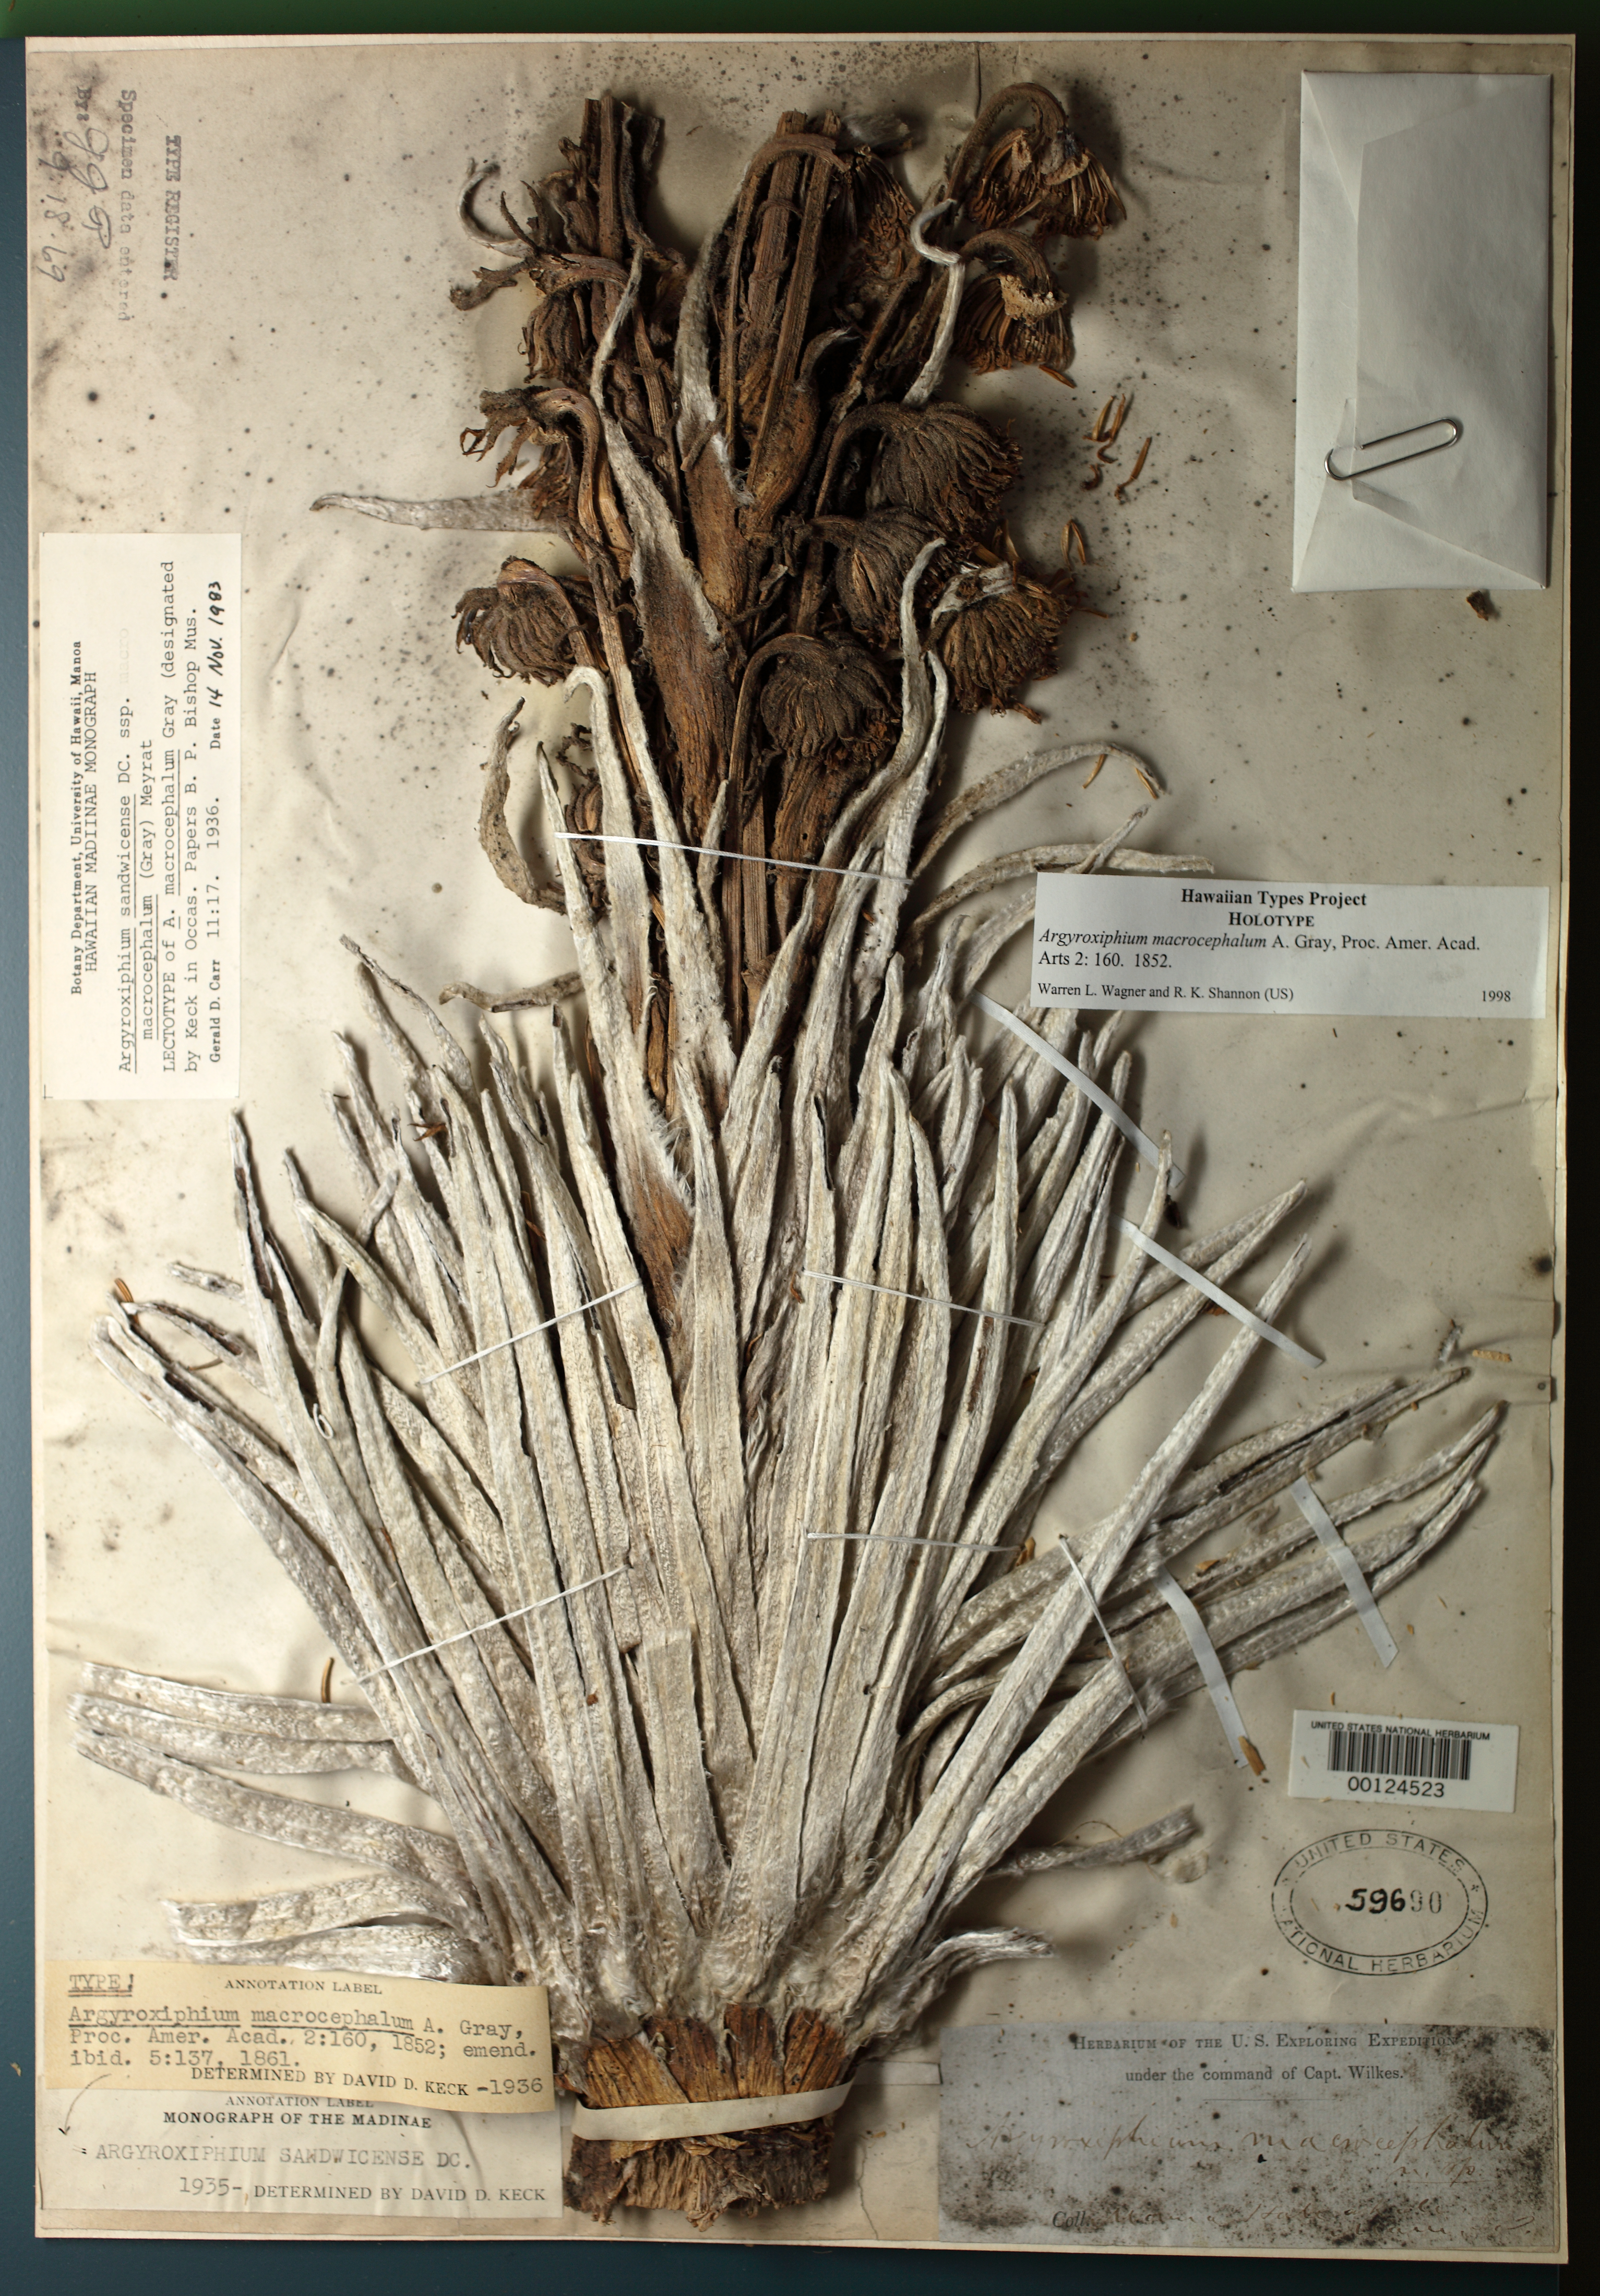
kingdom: Plantae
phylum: Tracheophyta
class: Magnoliopsida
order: Asterales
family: Asteraceae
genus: Argyroxiphium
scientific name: Argyroxiphium macrocephalum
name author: A. Gray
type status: Lectotype; Type Collection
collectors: Wilkes Explor. Exped.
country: United States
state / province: Hawaii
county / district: Maui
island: Maui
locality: Haleakala.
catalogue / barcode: US 59690